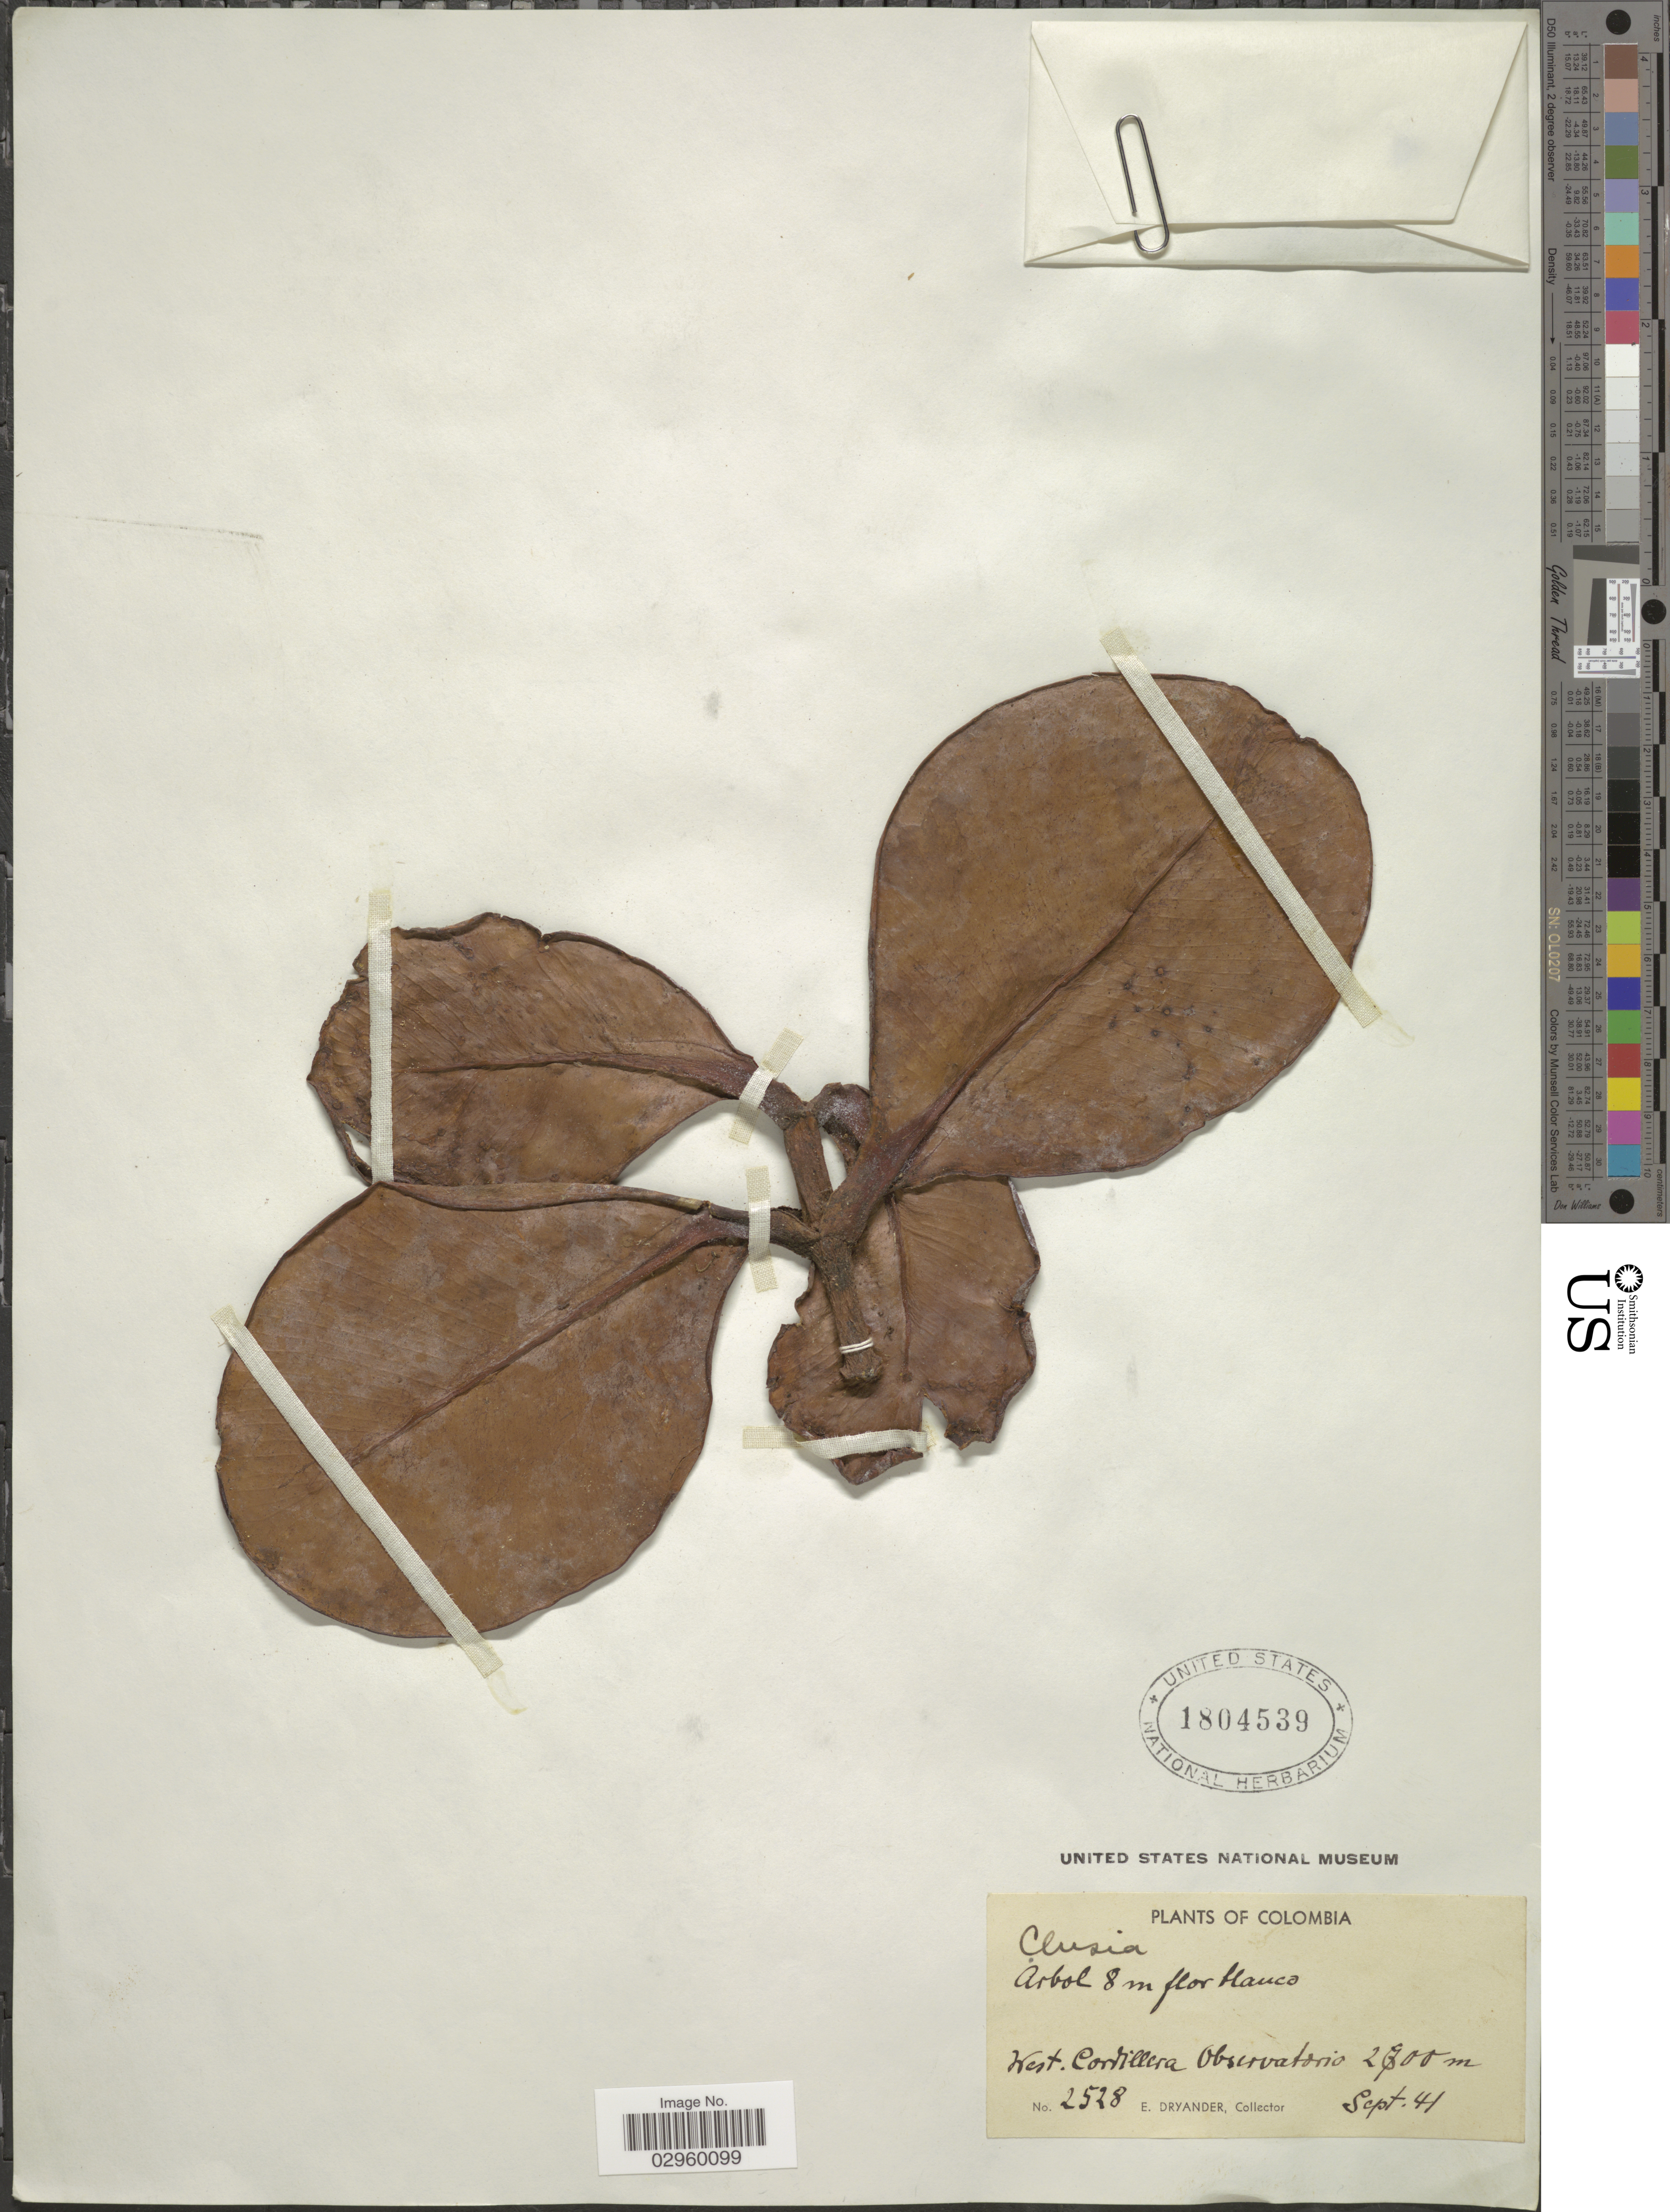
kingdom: Plantae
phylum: Tracheophyta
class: Magnoliopsida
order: Malpighiales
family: Clusiaceae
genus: Clusia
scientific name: Clusia sp.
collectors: E. Dryander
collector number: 2528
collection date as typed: Transcribed d/m/y: /9/41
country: Colombia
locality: West Cordillera Observatorio.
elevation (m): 2700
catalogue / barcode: US 1804539